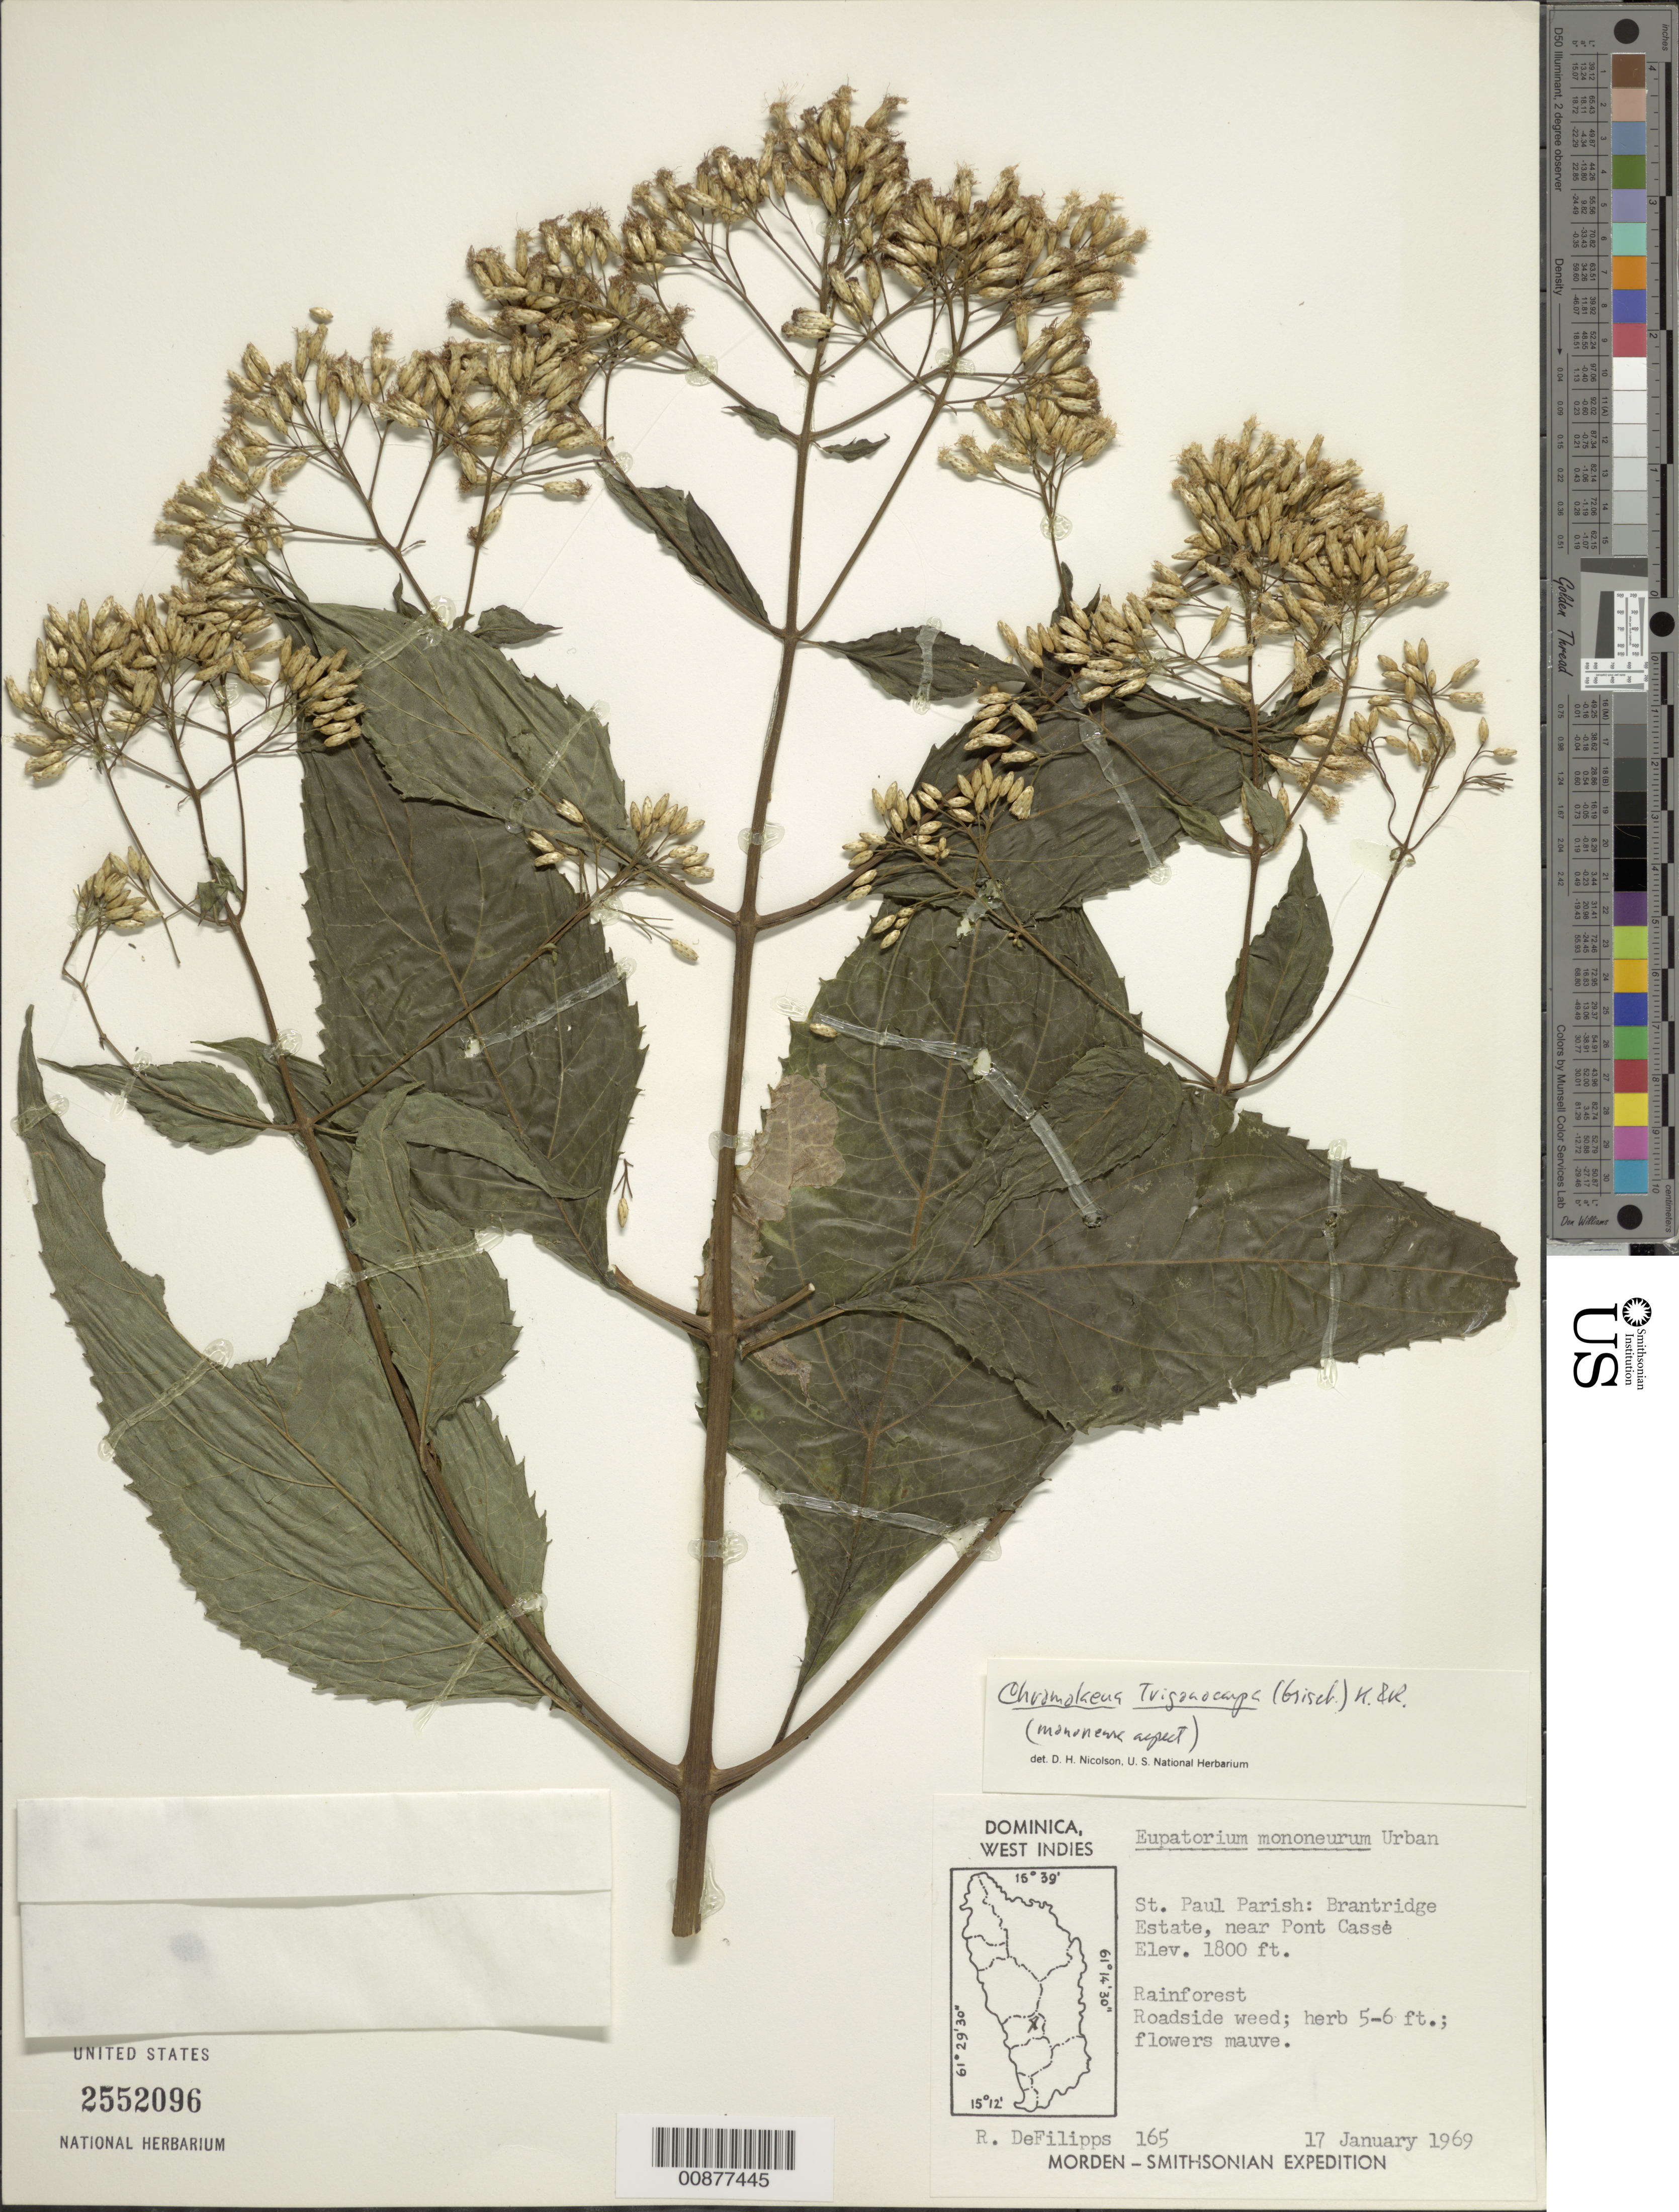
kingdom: Plantae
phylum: Tracheophyta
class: Magnoliopsida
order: Asterales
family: Asteraceae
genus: Chromolaena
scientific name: Chromolaena trigonocarpa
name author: (Griseb.) R.M. King & H. Rob.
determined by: Nicolson, Dan H.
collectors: R. A. DeFilipps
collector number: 165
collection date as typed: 17 Jan 1969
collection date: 1969-01-17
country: Dominica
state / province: St. Paul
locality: Brantridge Estate, near Pont Cassé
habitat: Rainforest, roadside weed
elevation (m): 549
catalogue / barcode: US 2552096